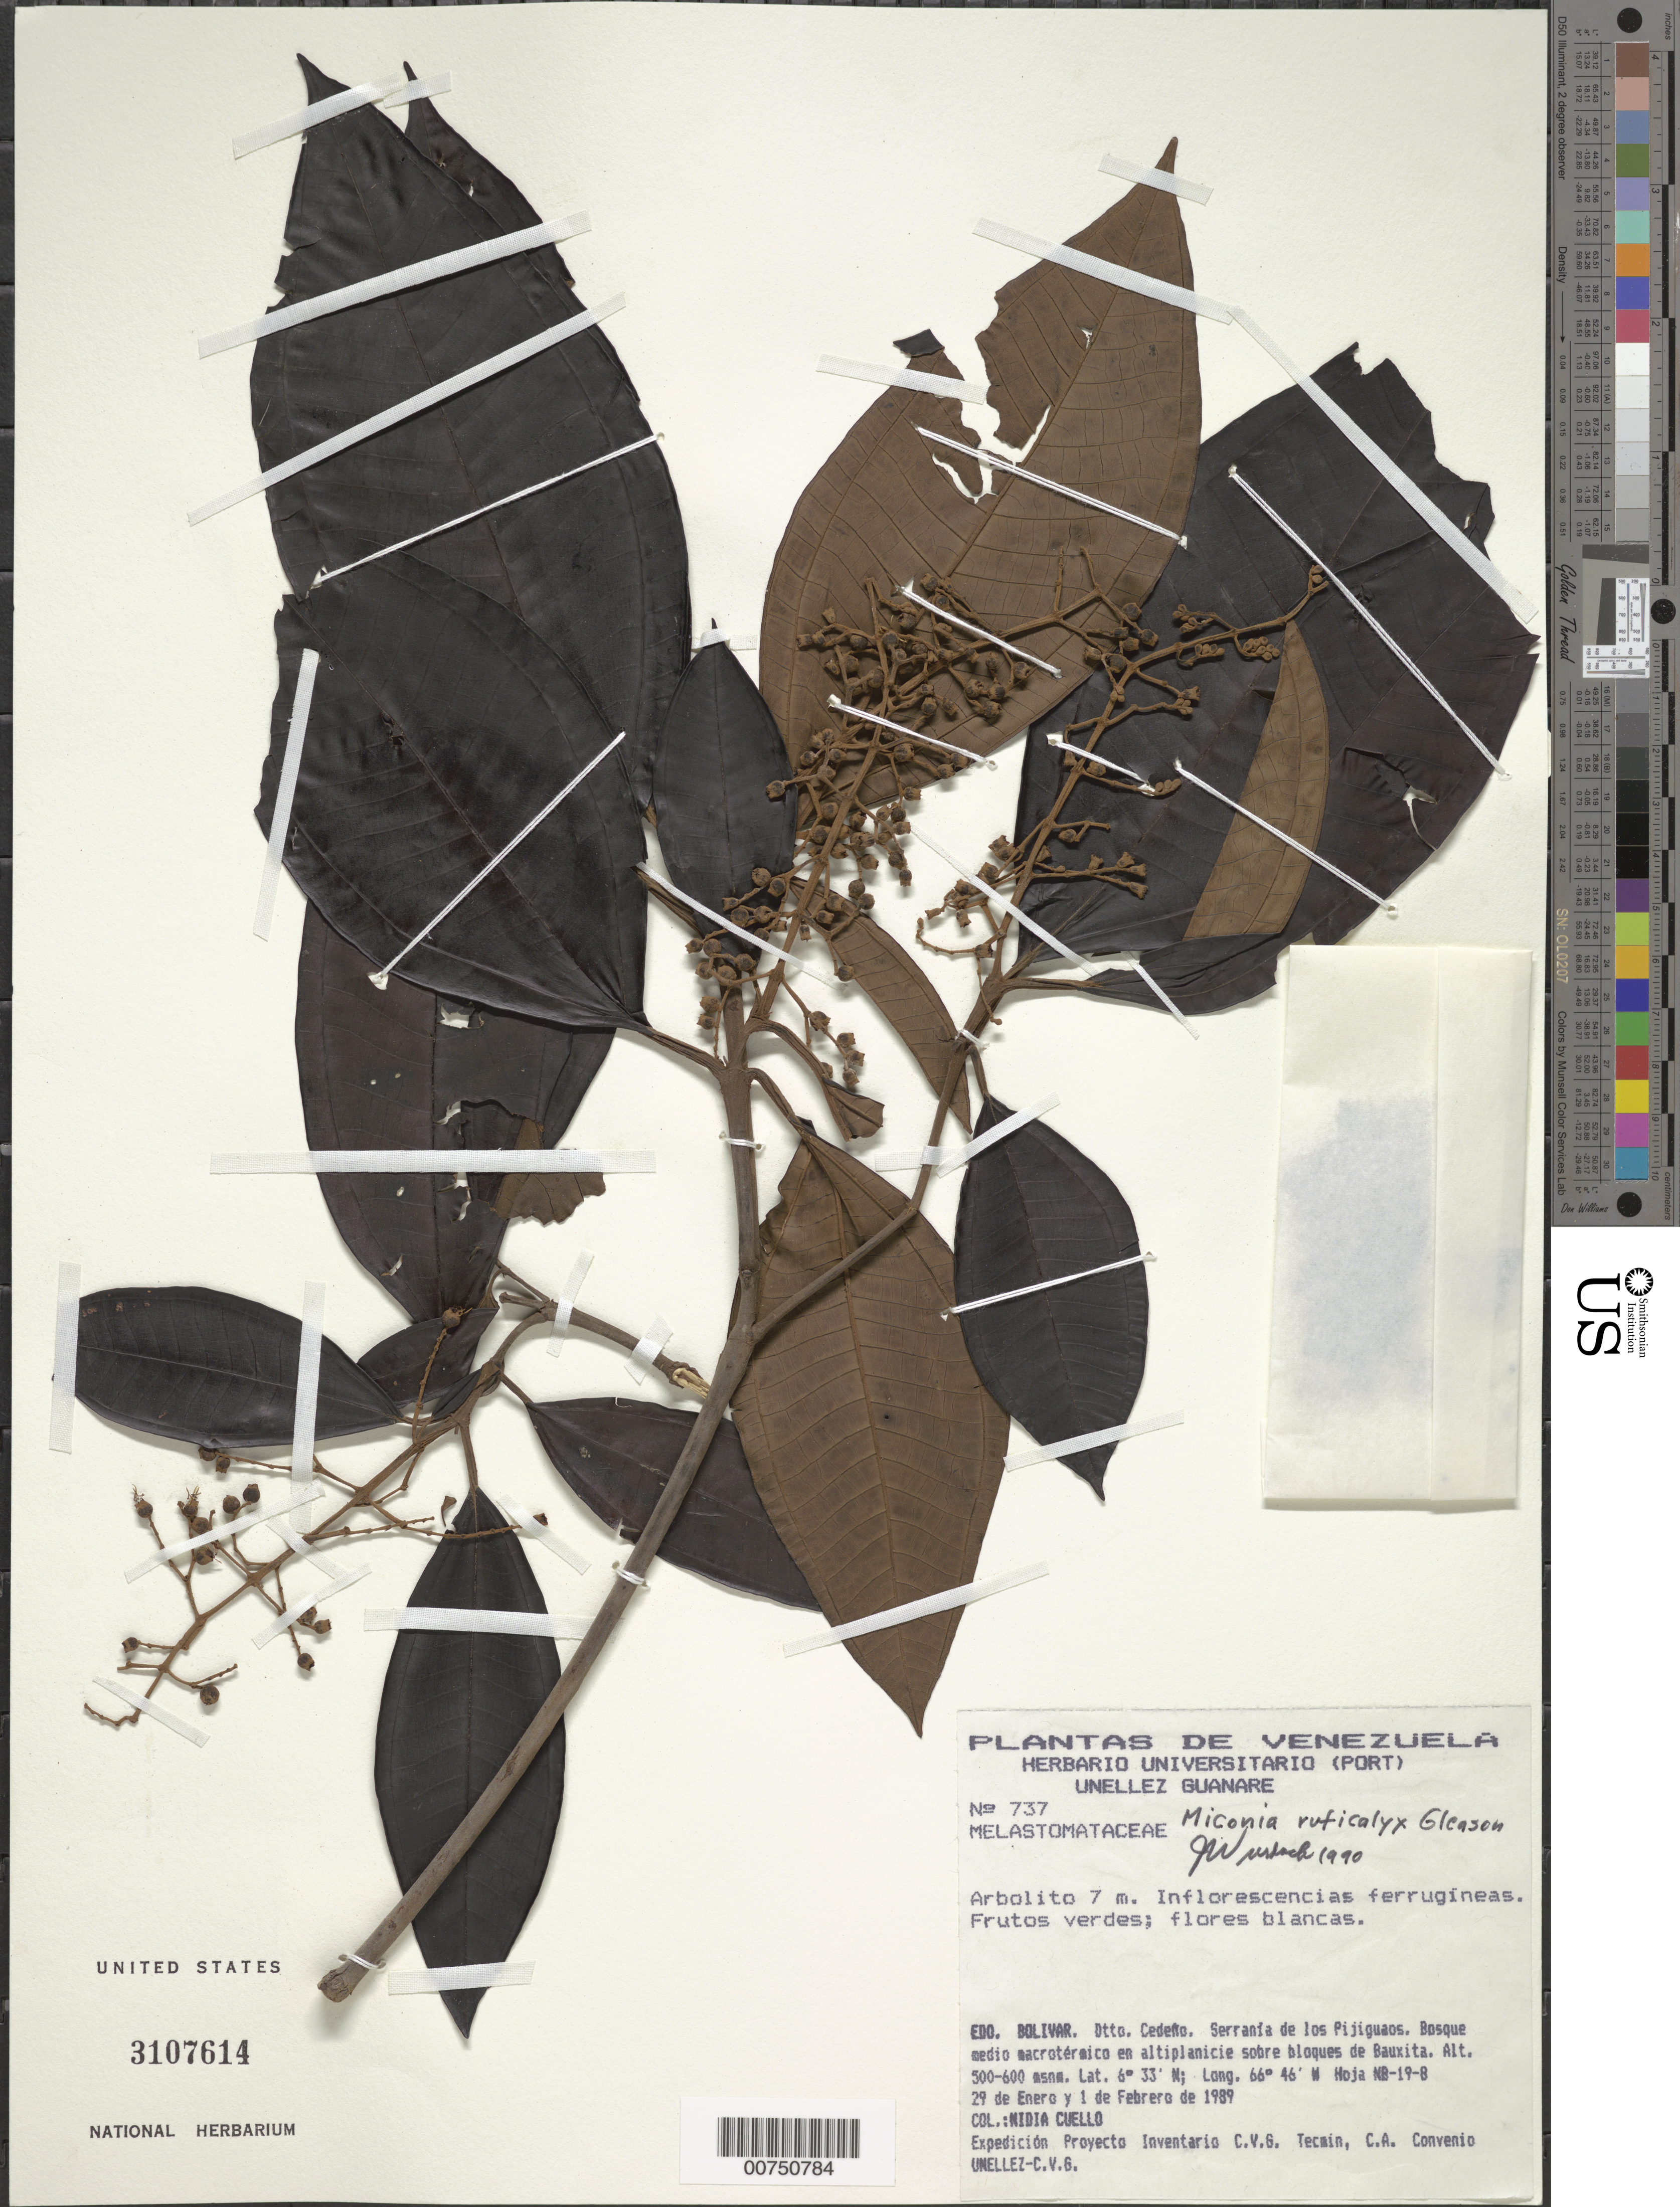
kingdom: Plantae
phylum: Tracheophyta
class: Magnoliopsida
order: Myrtales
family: Melastomataceae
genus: Miconia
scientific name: Miconia ruficalyx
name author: Gleason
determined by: Wurdack, John J., (US), US (UNITED STATES)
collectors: N. L. Cuello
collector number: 737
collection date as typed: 29-Jan-89 to 1-Feb-89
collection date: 1989-01-29/1989-02-01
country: Venezuela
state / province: Bolívar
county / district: Cedeño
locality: Serranía de los Pijiguaos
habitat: Bosque medio macrotermico en altiplanicie sobre bloques de Bauxita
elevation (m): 500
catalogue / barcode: US 3107614